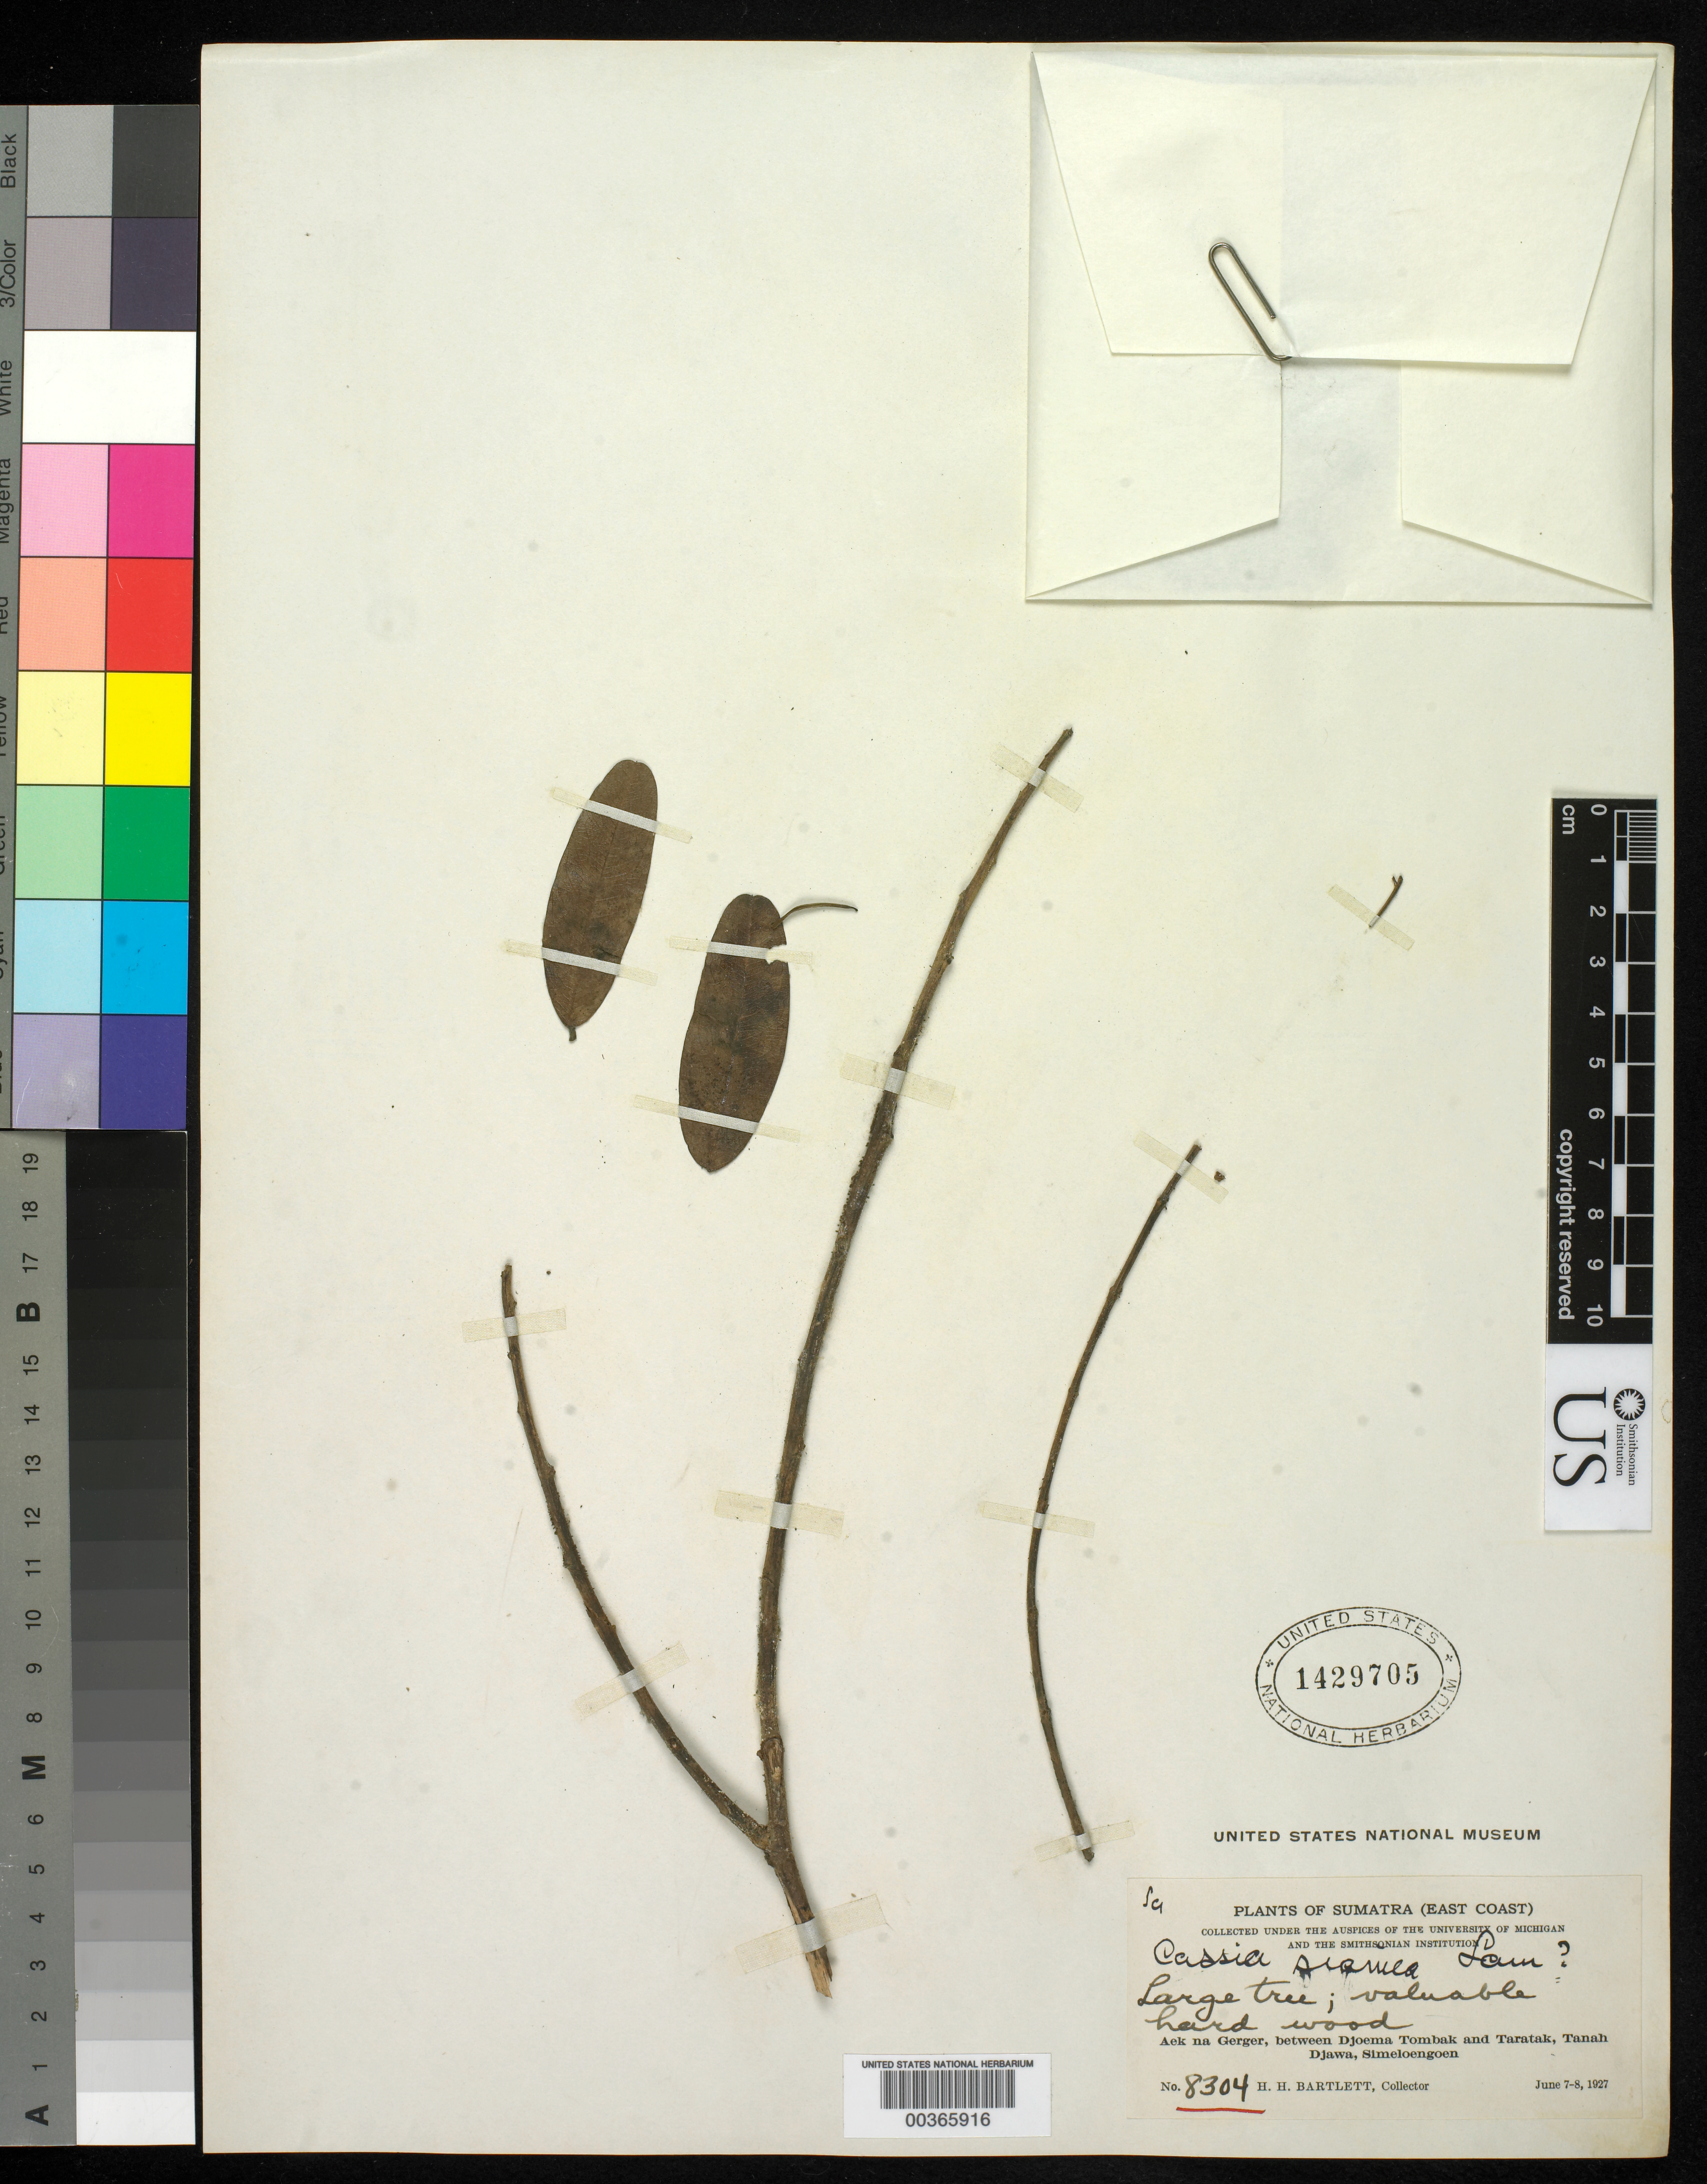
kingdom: Plantae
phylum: Tracheophyta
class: Magnoliopsida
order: Fabales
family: Fabaceae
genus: Senna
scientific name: Senna siamea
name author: (Lam.) H.S. Irwin & Barneby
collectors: H. H. Bartlett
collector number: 8304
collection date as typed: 07 Jun 1927 to 08 Jun 1927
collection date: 1927-06-07/1927-06-08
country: Indonesia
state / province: Sumatra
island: Sumatra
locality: Aek Na Gerger, between Djoema Tombak and Taratak, Tanah Djawa, Simeloengoen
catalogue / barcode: US 1429705